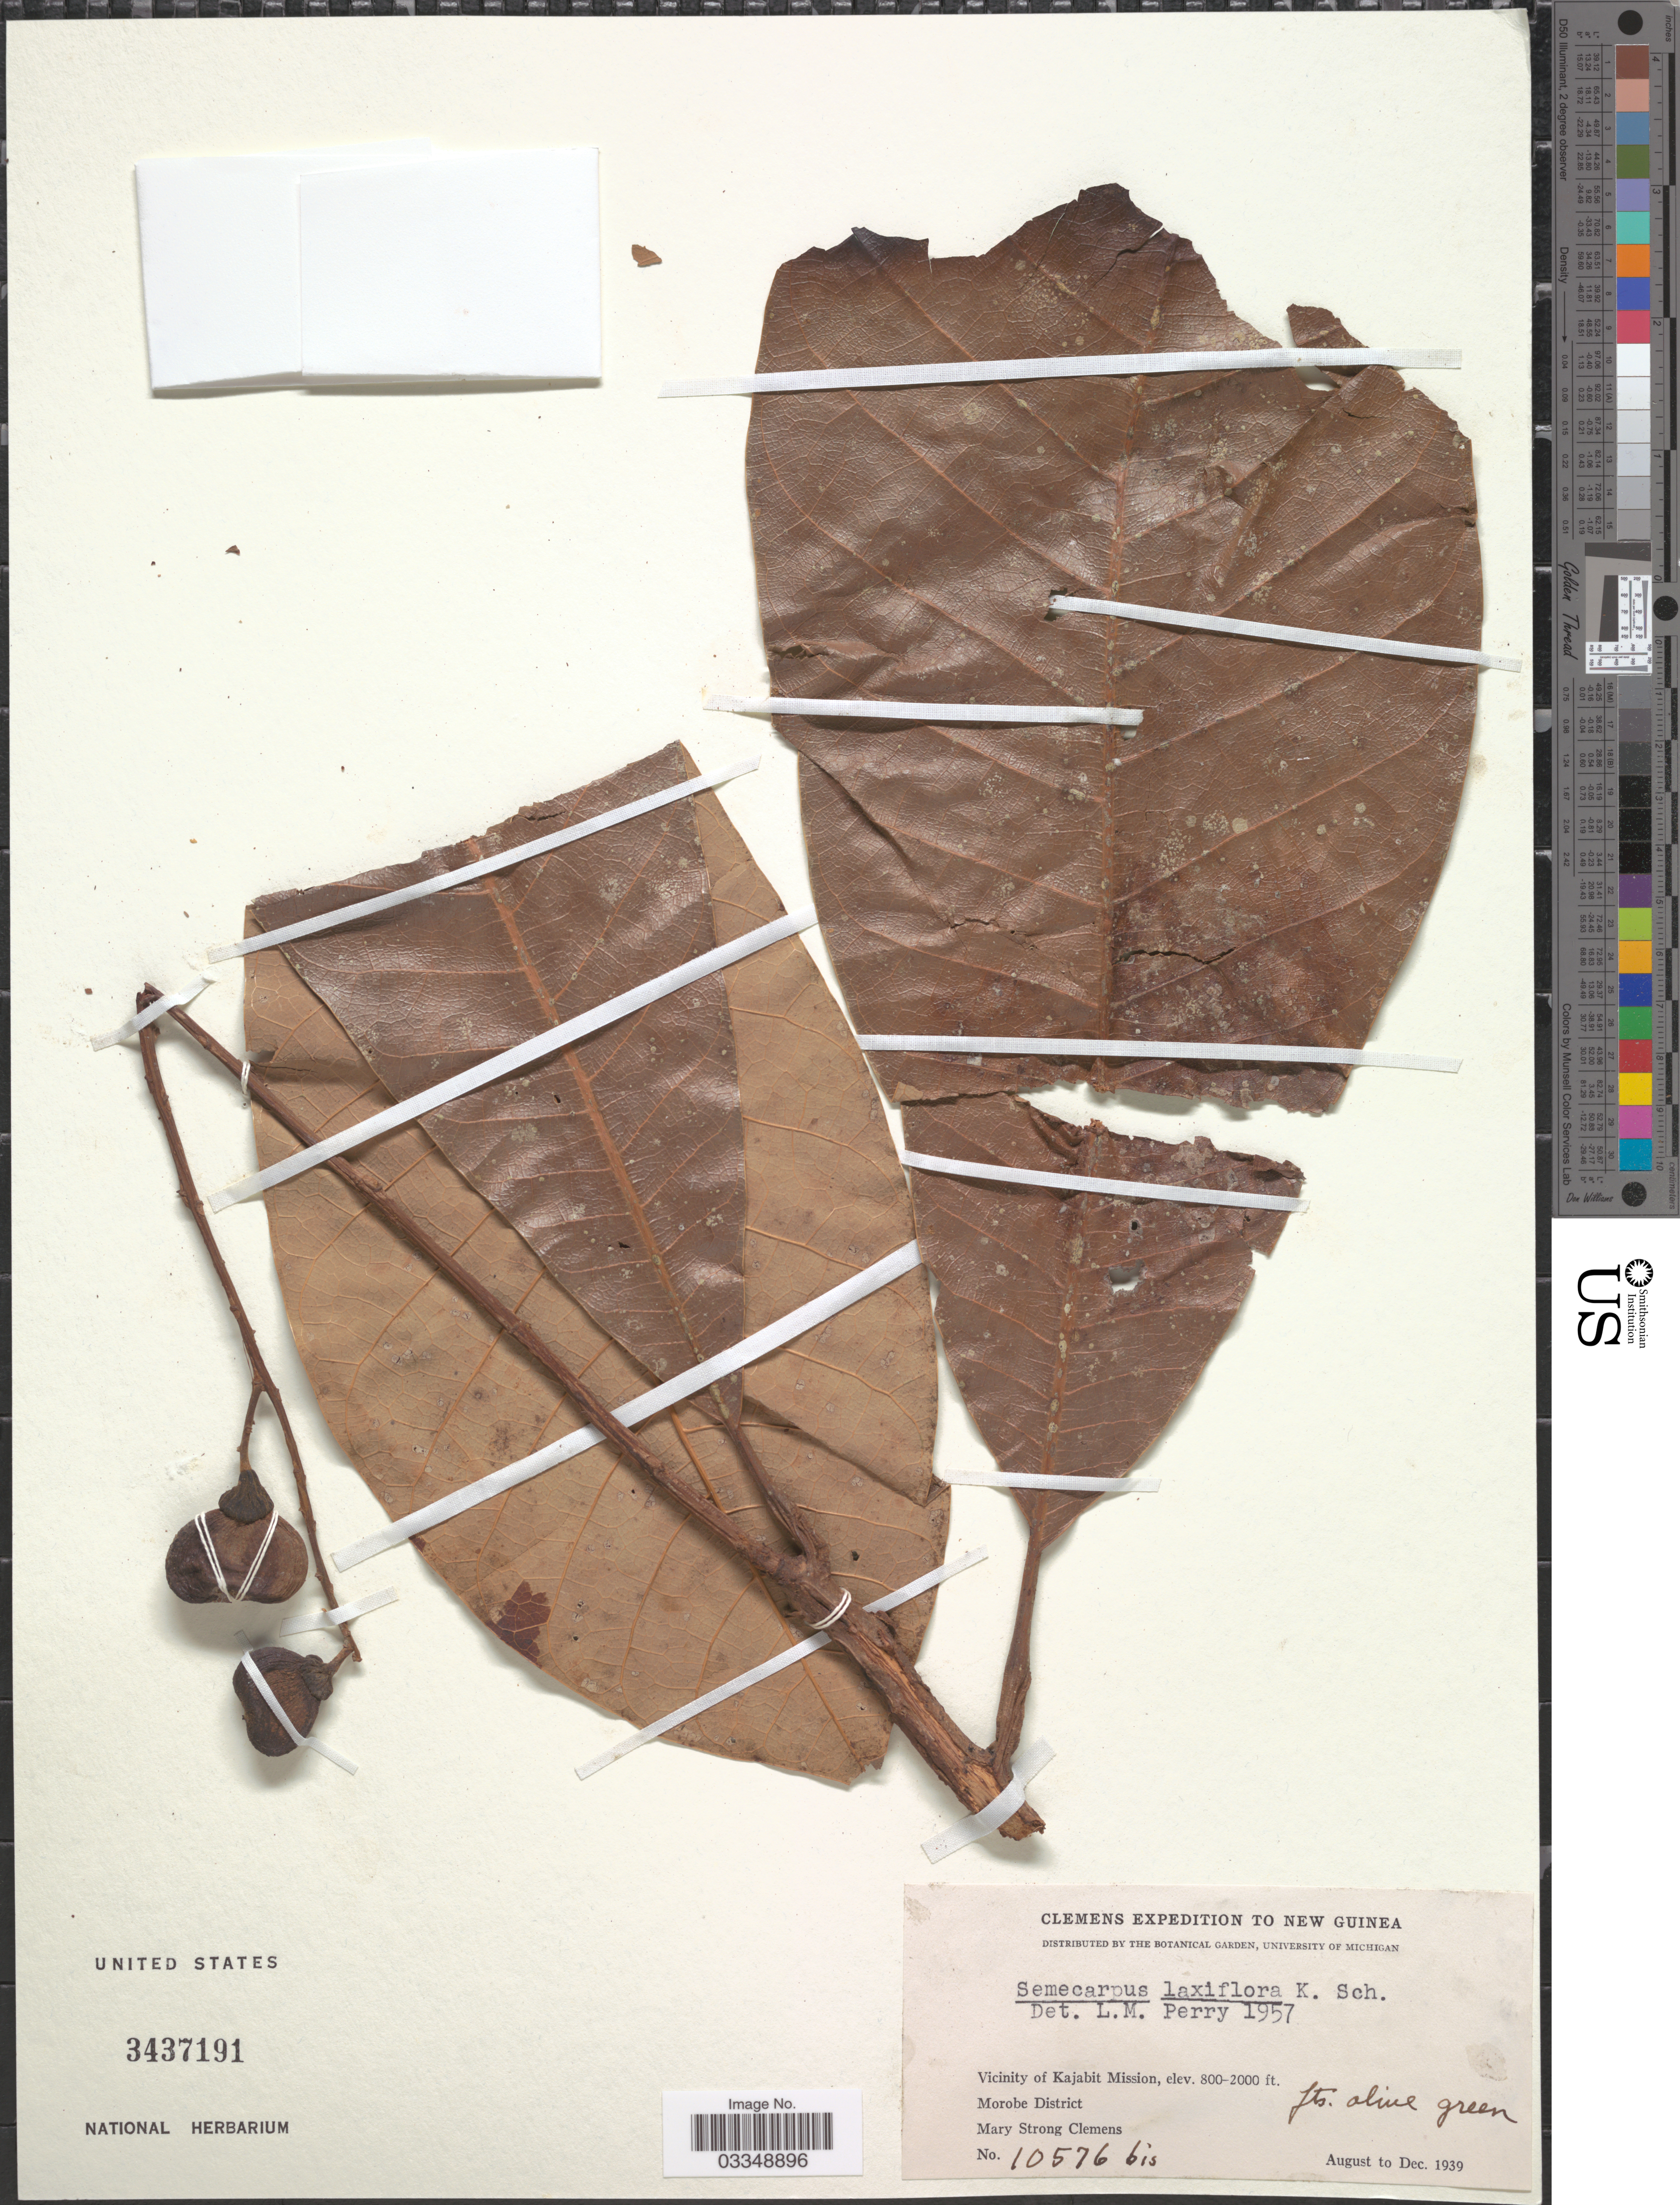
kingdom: Plantae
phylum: Tracheophyta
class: Magnoliopsida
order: Sapindales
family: Anacardiaceae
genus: Semecarpus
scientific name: Semecarpus laxiflorus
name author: K. Schum.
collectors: M. S. Clemens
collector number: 10576 bis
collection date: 1939-08/1939-12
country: Papua New Guinea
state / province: Morobe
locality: New Guinea. Vicinity of Kajabit Mission. Morobe District.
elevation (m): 244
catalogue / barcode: US 3437191